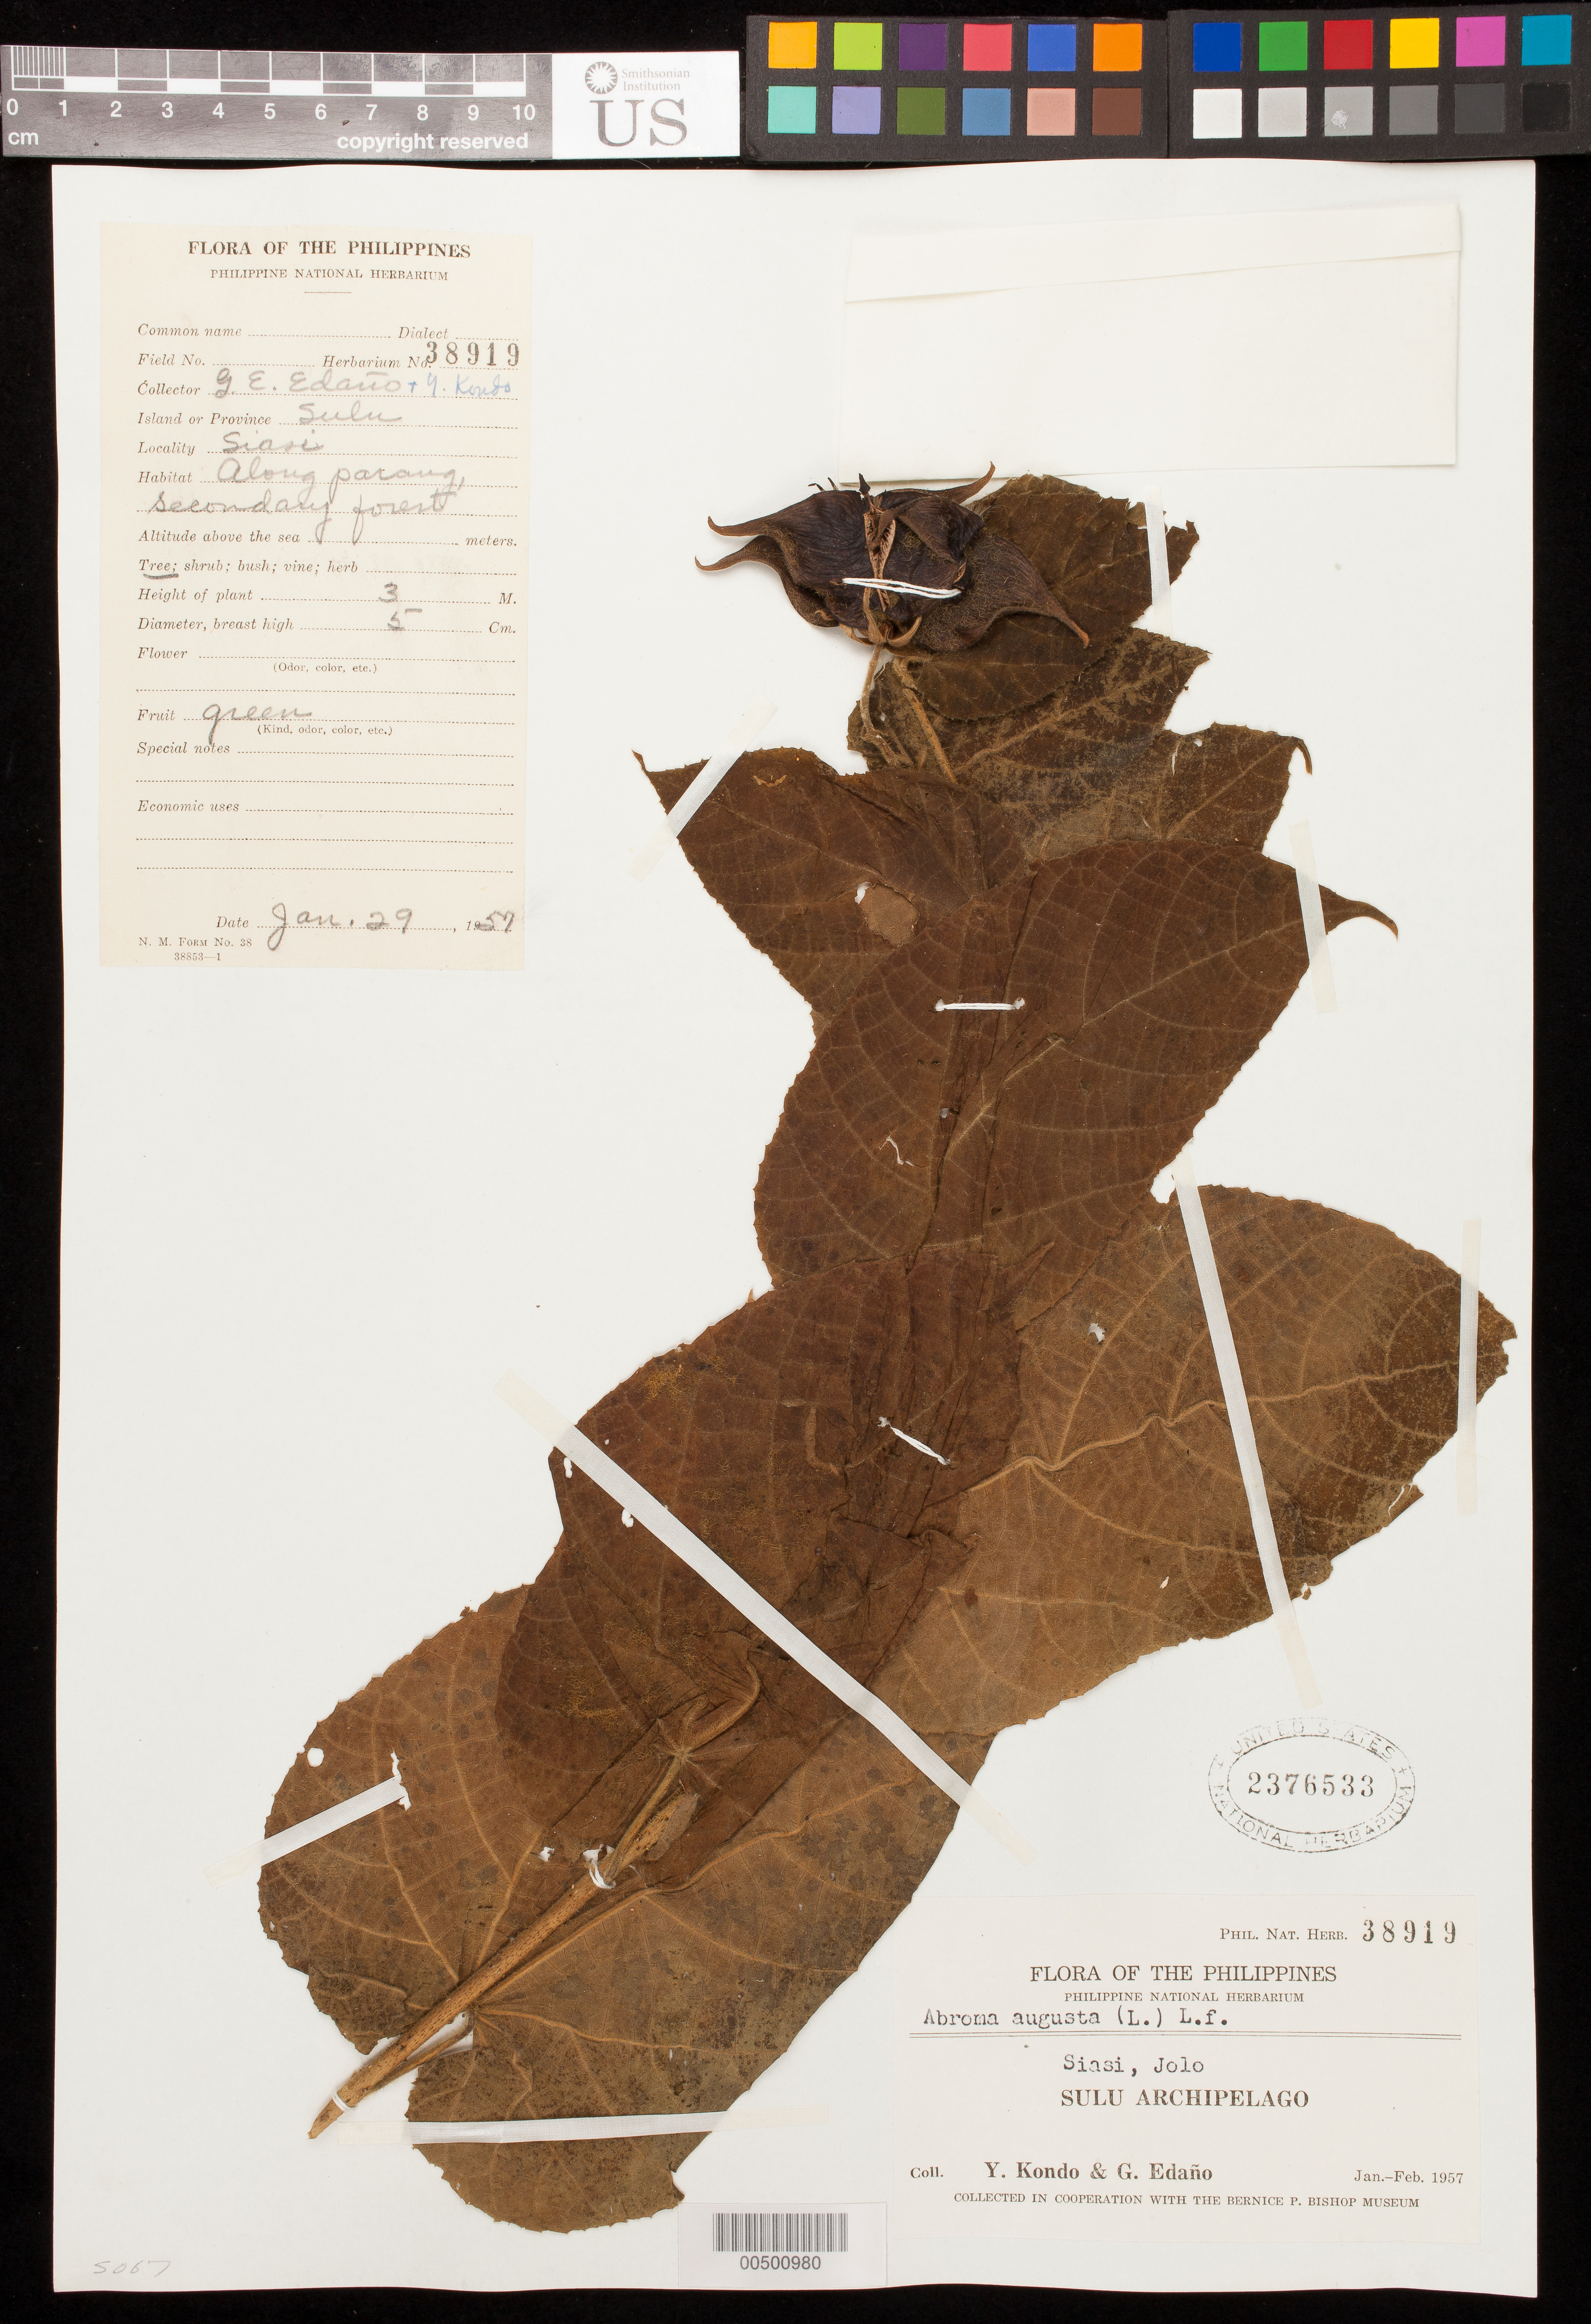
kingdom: Plantae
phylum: Tracheophyta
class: Magnoliopsida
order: Malvales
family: Malvaceae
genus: Abroma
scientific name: Abroma augusta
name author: (L.) L. f.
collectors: Y. Kondo & G. Edaño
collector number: Phil. Nat. Herb. 38919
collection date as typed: Jan 1957 to -- Feb 1957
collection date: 1957-01/1957-02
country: Philippines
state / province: Muslim Mindanao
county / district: Sulu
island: Siasi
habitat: Open parang, secondary forest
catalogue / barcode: US 2376533